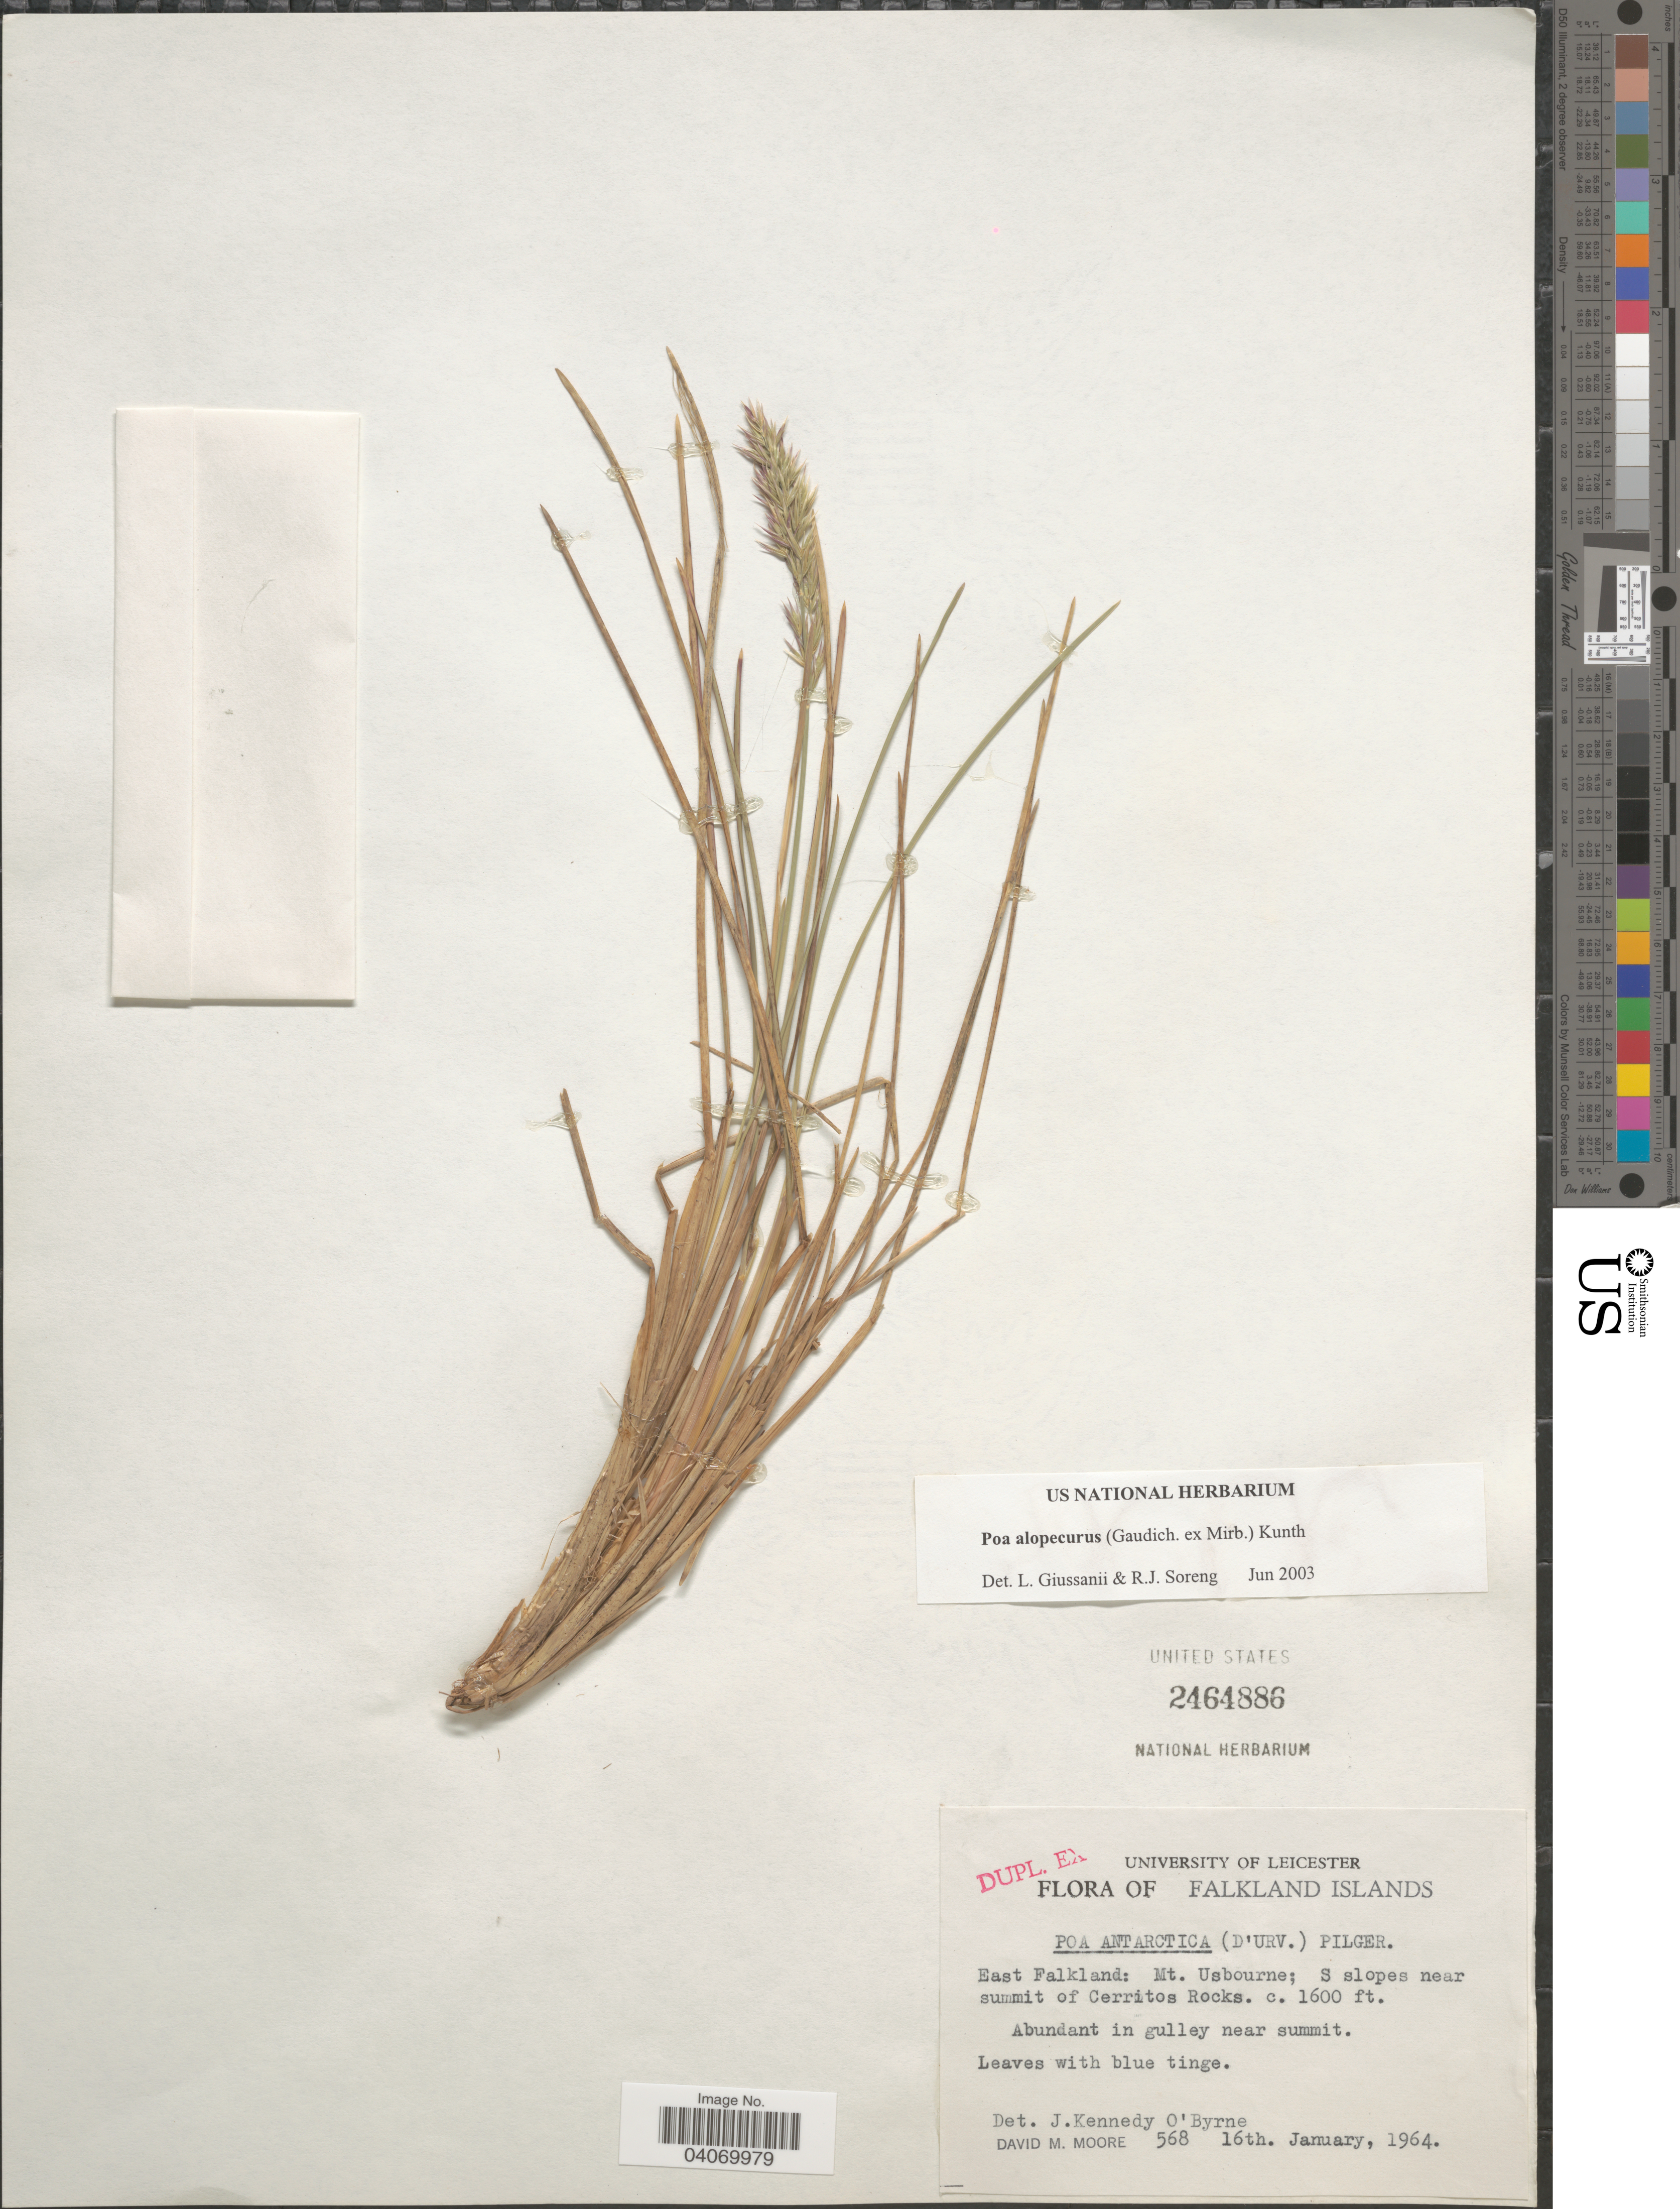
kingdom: Plantae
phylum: Tracheophyta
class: Liliopsida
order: Poales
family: Poaceae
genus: Poa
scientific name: Poa alopecurus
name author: (Gaudich. ex Mirb.) Kunth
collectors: D. Moore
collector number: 568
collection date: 1964-01-16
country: Falkland Islands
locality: East Falkland: Mt. Usbourne; S slopes near summit of Cerritos Rocks.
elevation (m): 488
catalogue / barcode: US 2464886